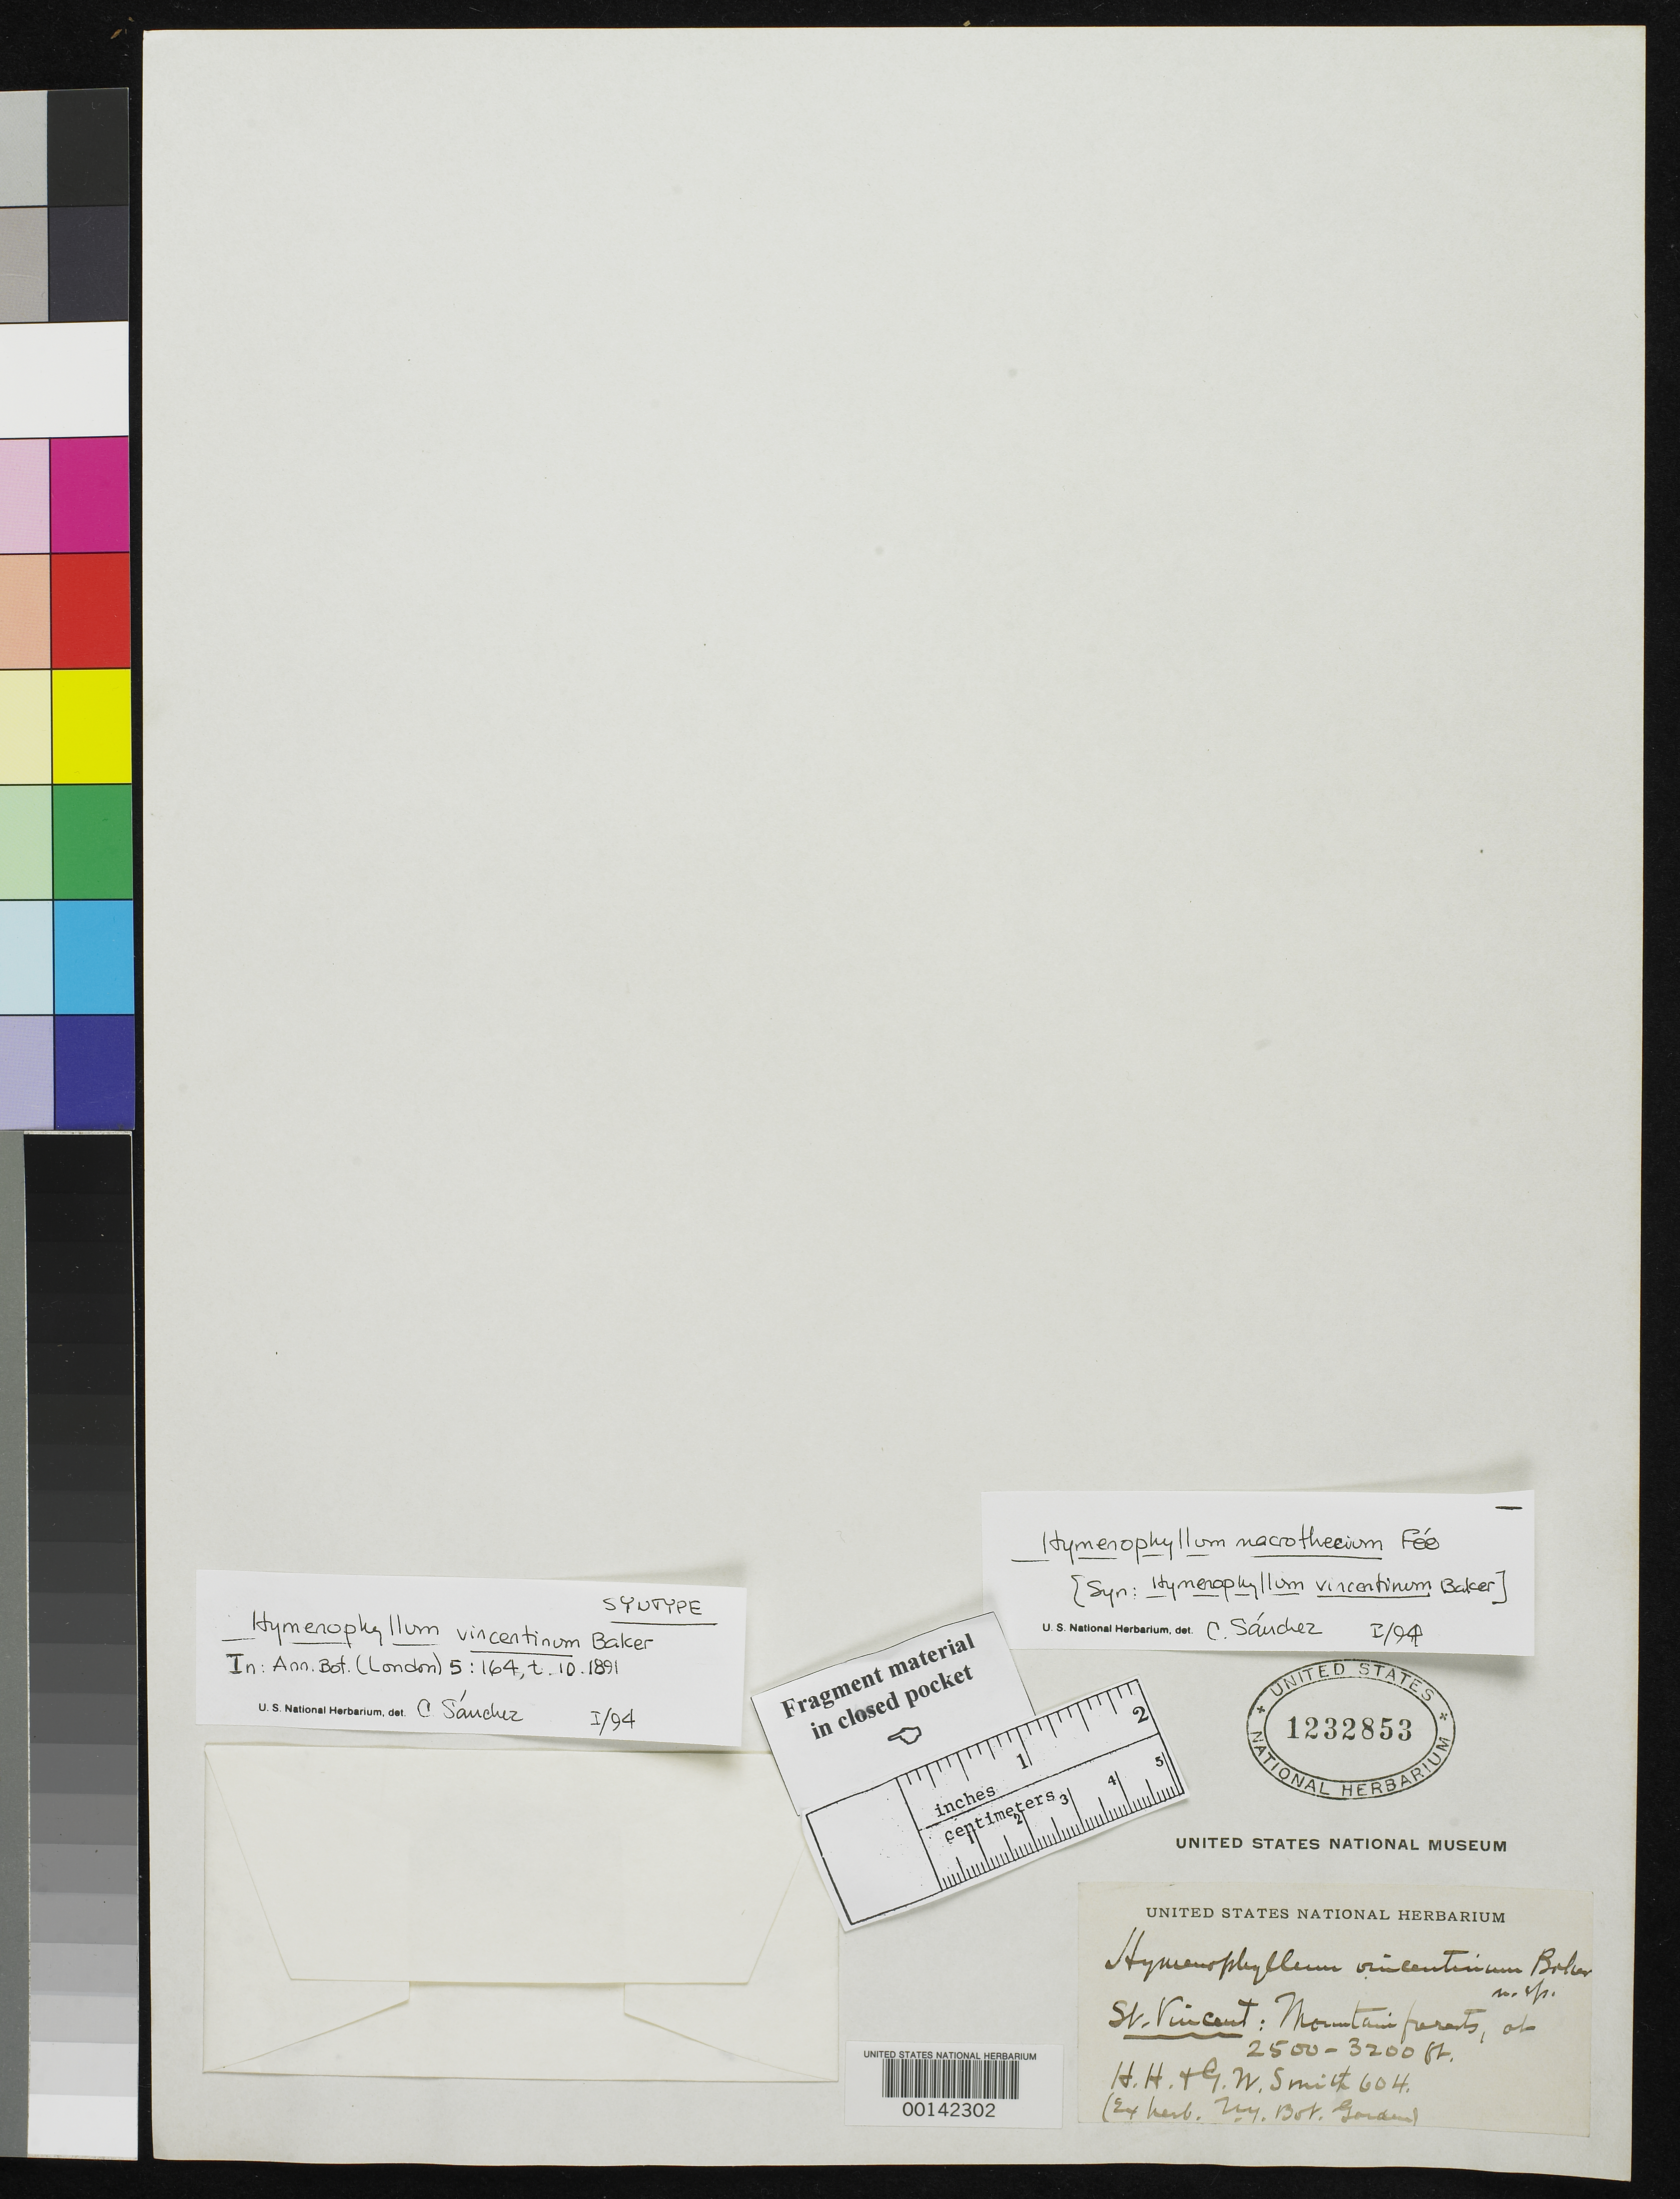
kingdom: Plantae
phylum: Tracheophyta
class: Polypodiopsida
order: Hymenophyllales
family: Hymenophyllaceae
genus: Hymenophyllum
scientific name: Hymenophyllum vincentinum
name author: Baker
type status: Syntype Fragment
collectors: G. Smith & Herbert H. Smith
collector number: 604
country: St. Vincent - Grenadines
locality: Mountain forests.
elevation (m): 762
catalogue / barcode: US 1232853